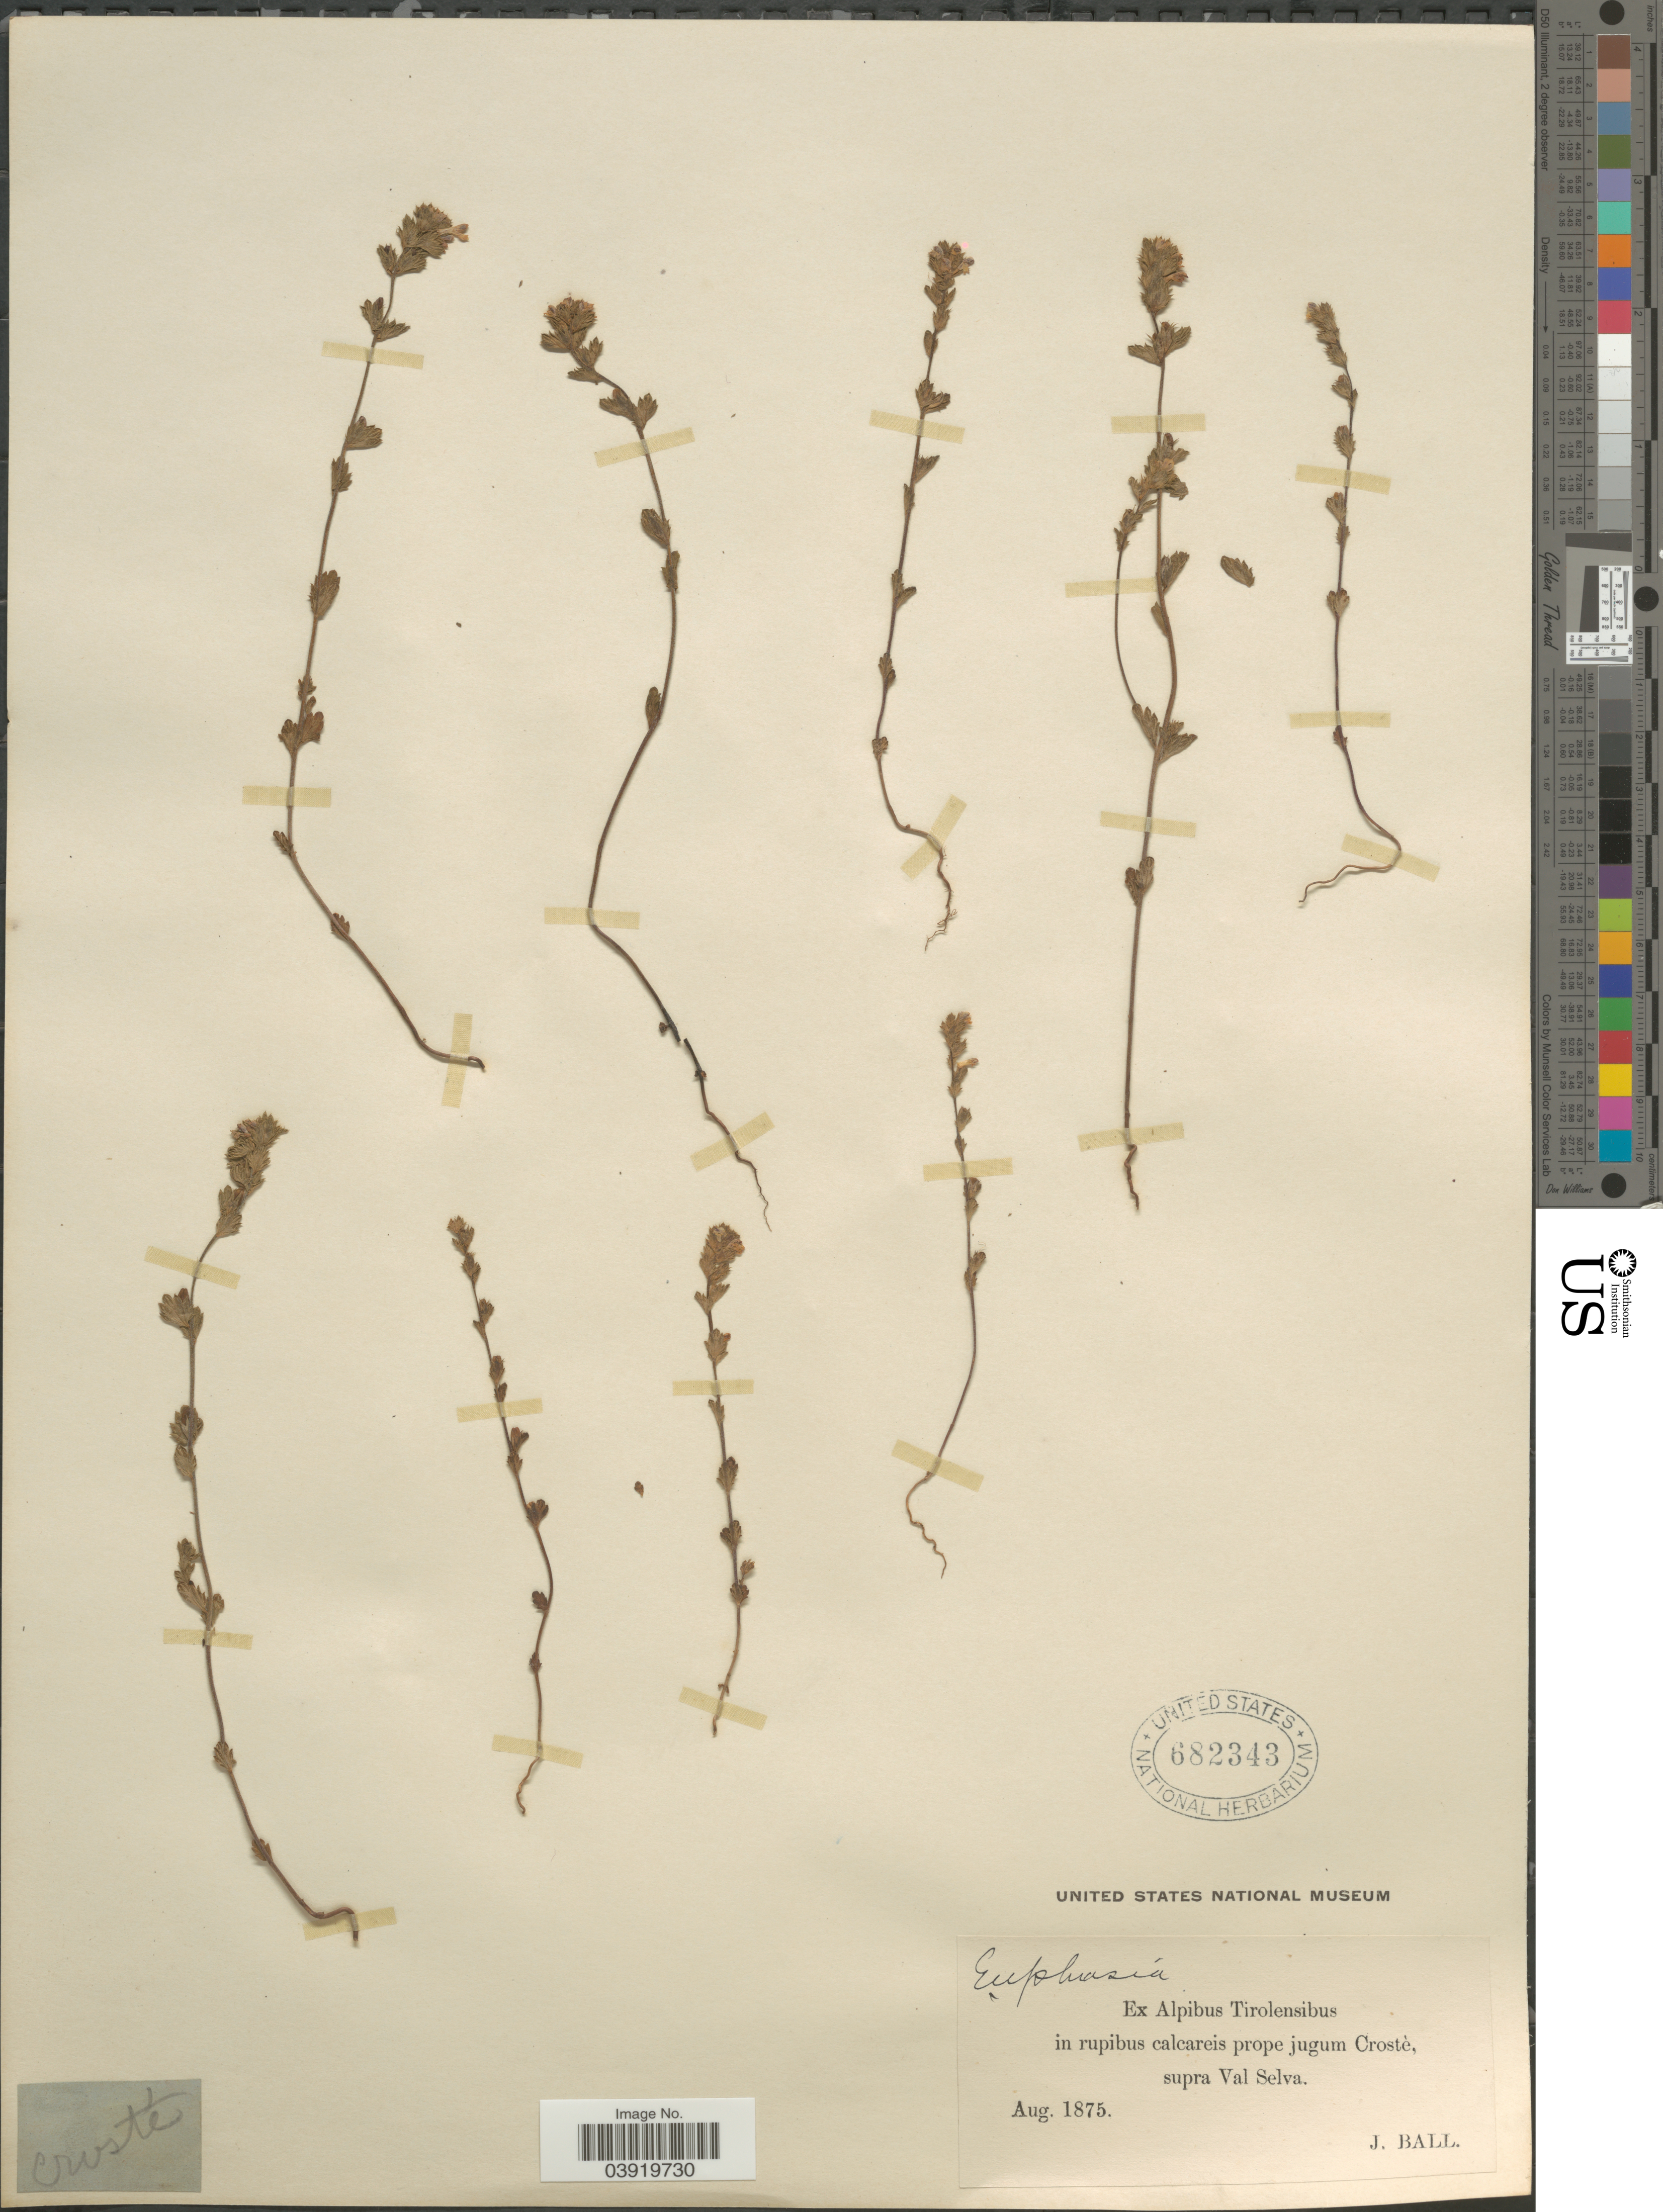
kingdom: Plantae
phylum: Tracheophyta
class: Magnoliopsida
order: Lamiales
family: Orobanchaceae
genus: Euphrasia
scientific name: Euphrasia sp.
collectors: J. Ball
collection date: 1875-08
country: Italy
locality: Ex Alpibus Tirolensibus in rupibus calcareis prope jugum Crostè, supra Val Selva.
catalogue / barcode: US 682343